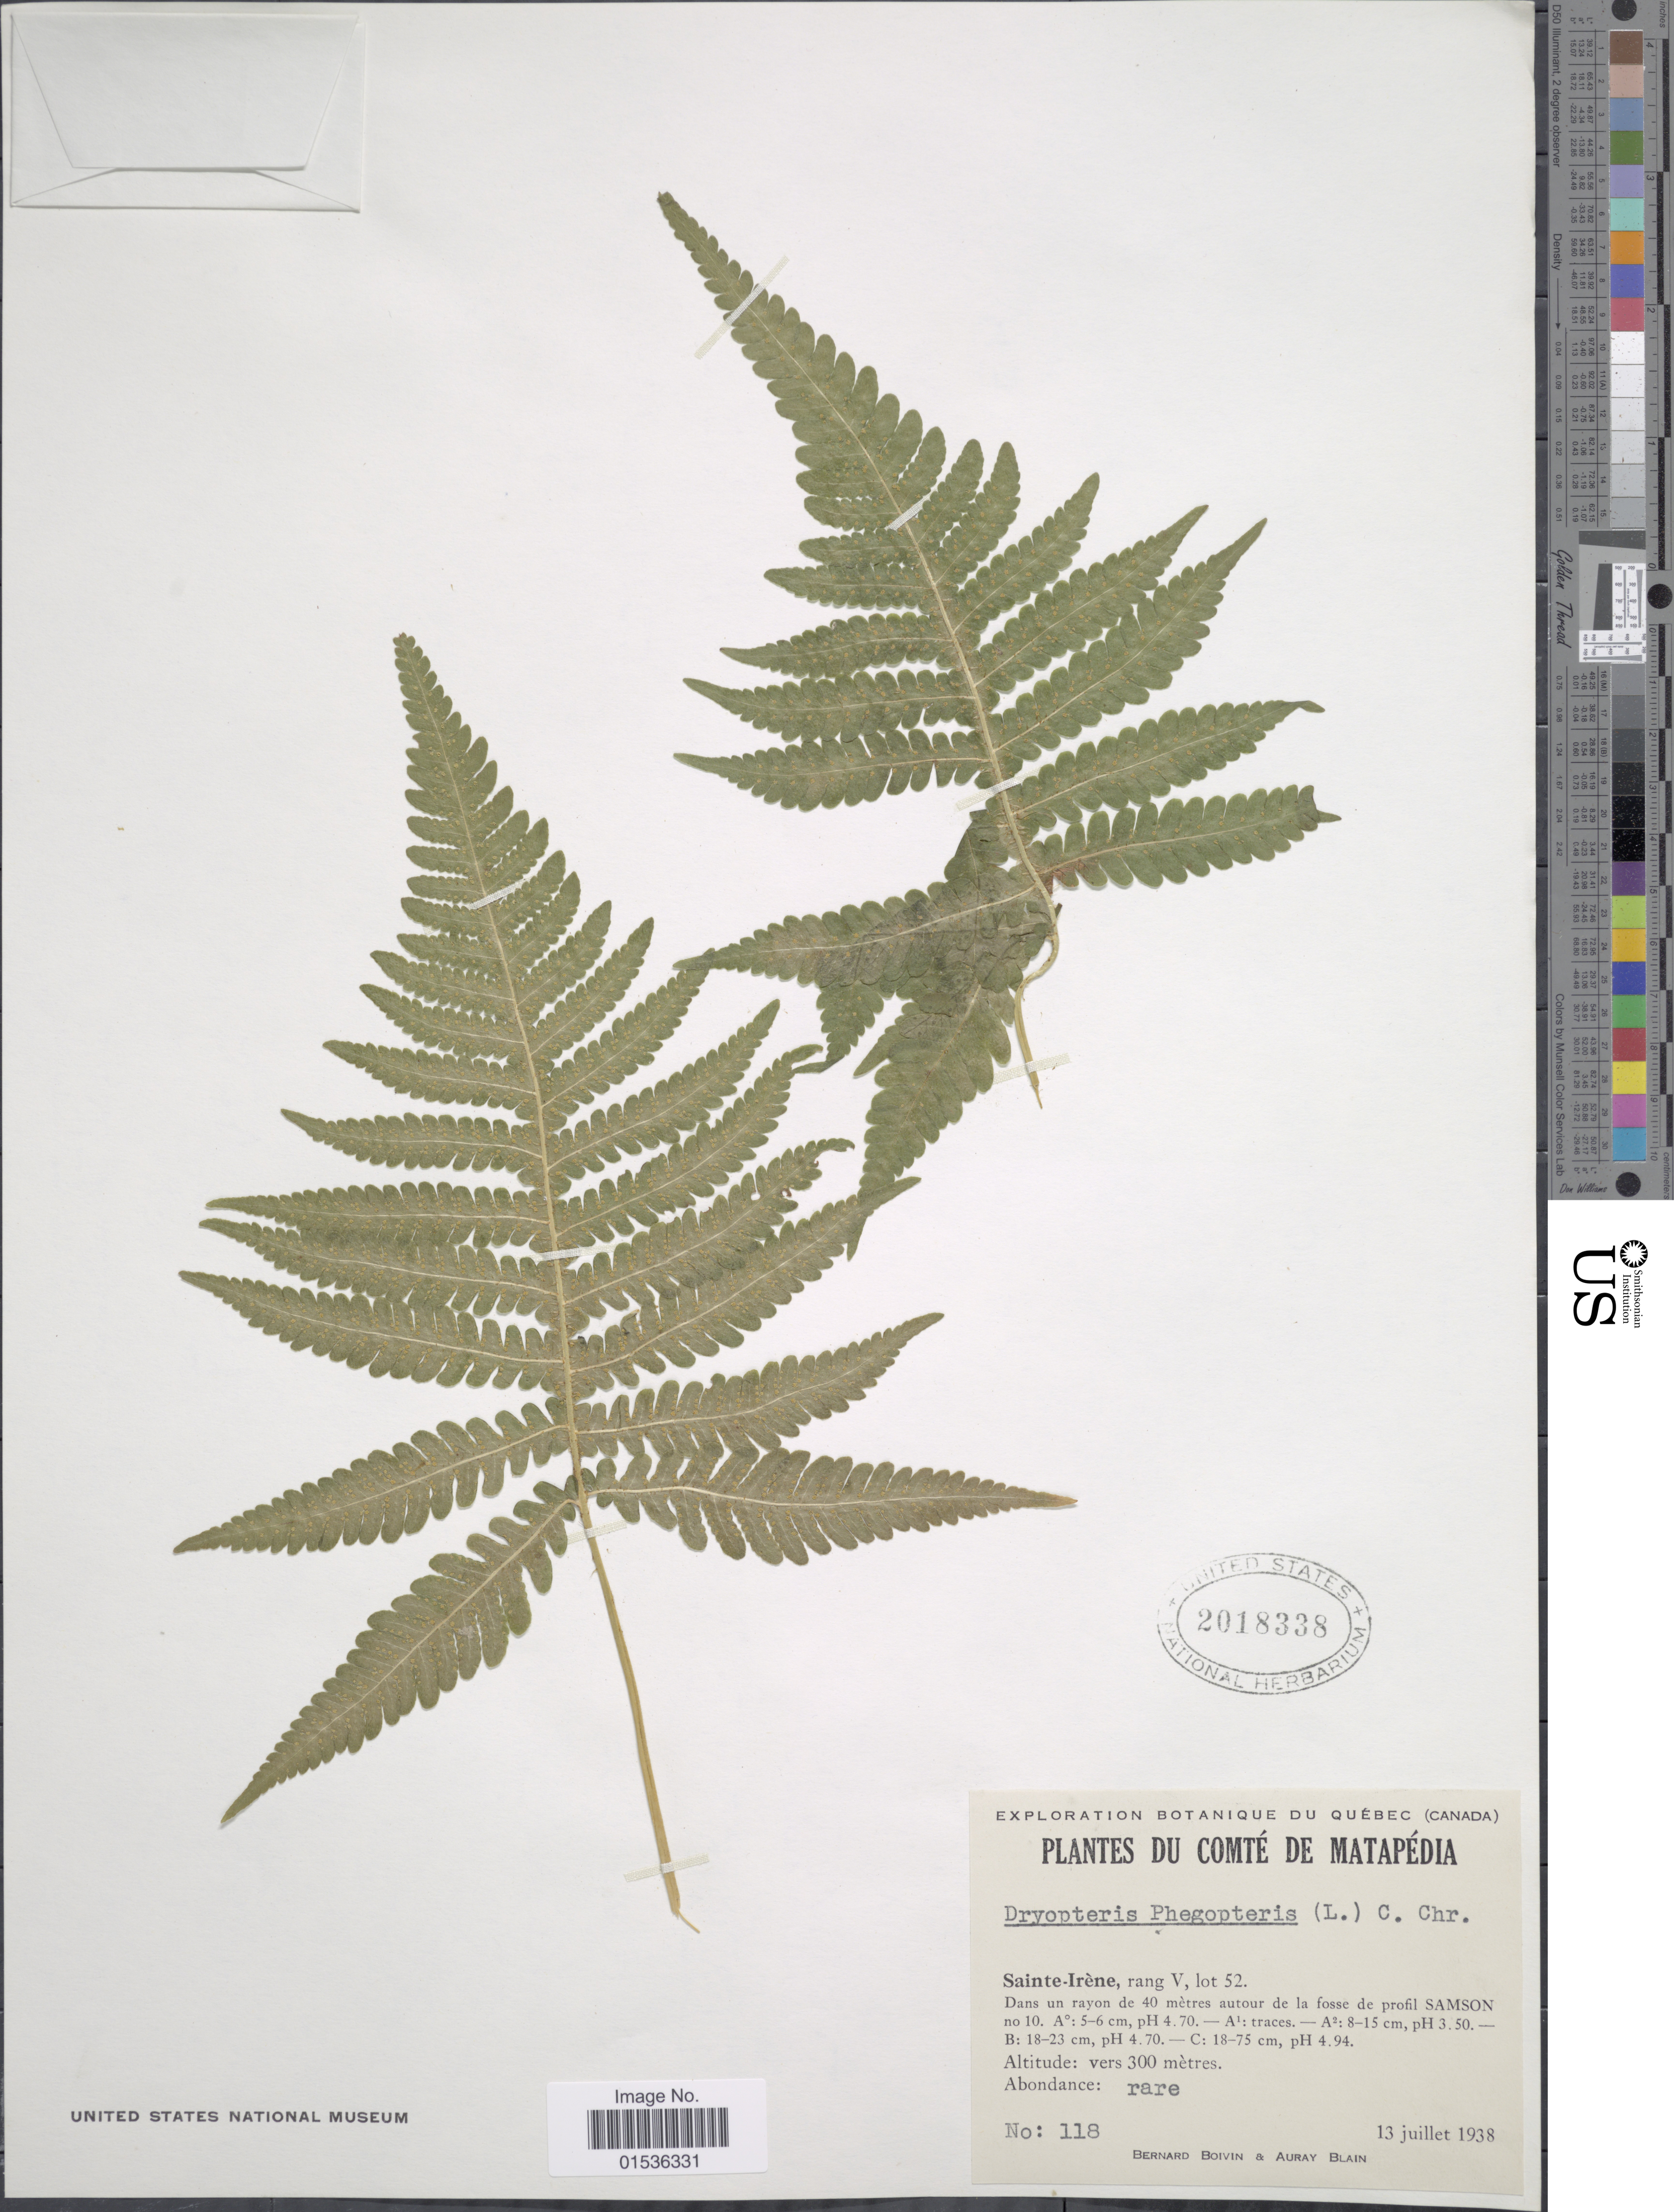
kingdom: Plantae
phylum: Tracheophyta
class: Polypodiopsida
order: Polypodiales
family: Thelypteridaceae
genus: Phegopteris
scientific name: Phegopteris connectilis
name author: (Michx.) Watt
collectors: B. Boivin & A. Blain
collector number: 118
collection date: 1938-07-13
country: Canada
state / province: Quebec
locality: Quebec (Canada), Comte de Matapedia, Sainte-Irene, rang V. lot 52, Dans un rayon de 40 metres autor de la fosse de profil Samson no. 10.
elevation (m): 300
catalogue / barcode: US 2018338